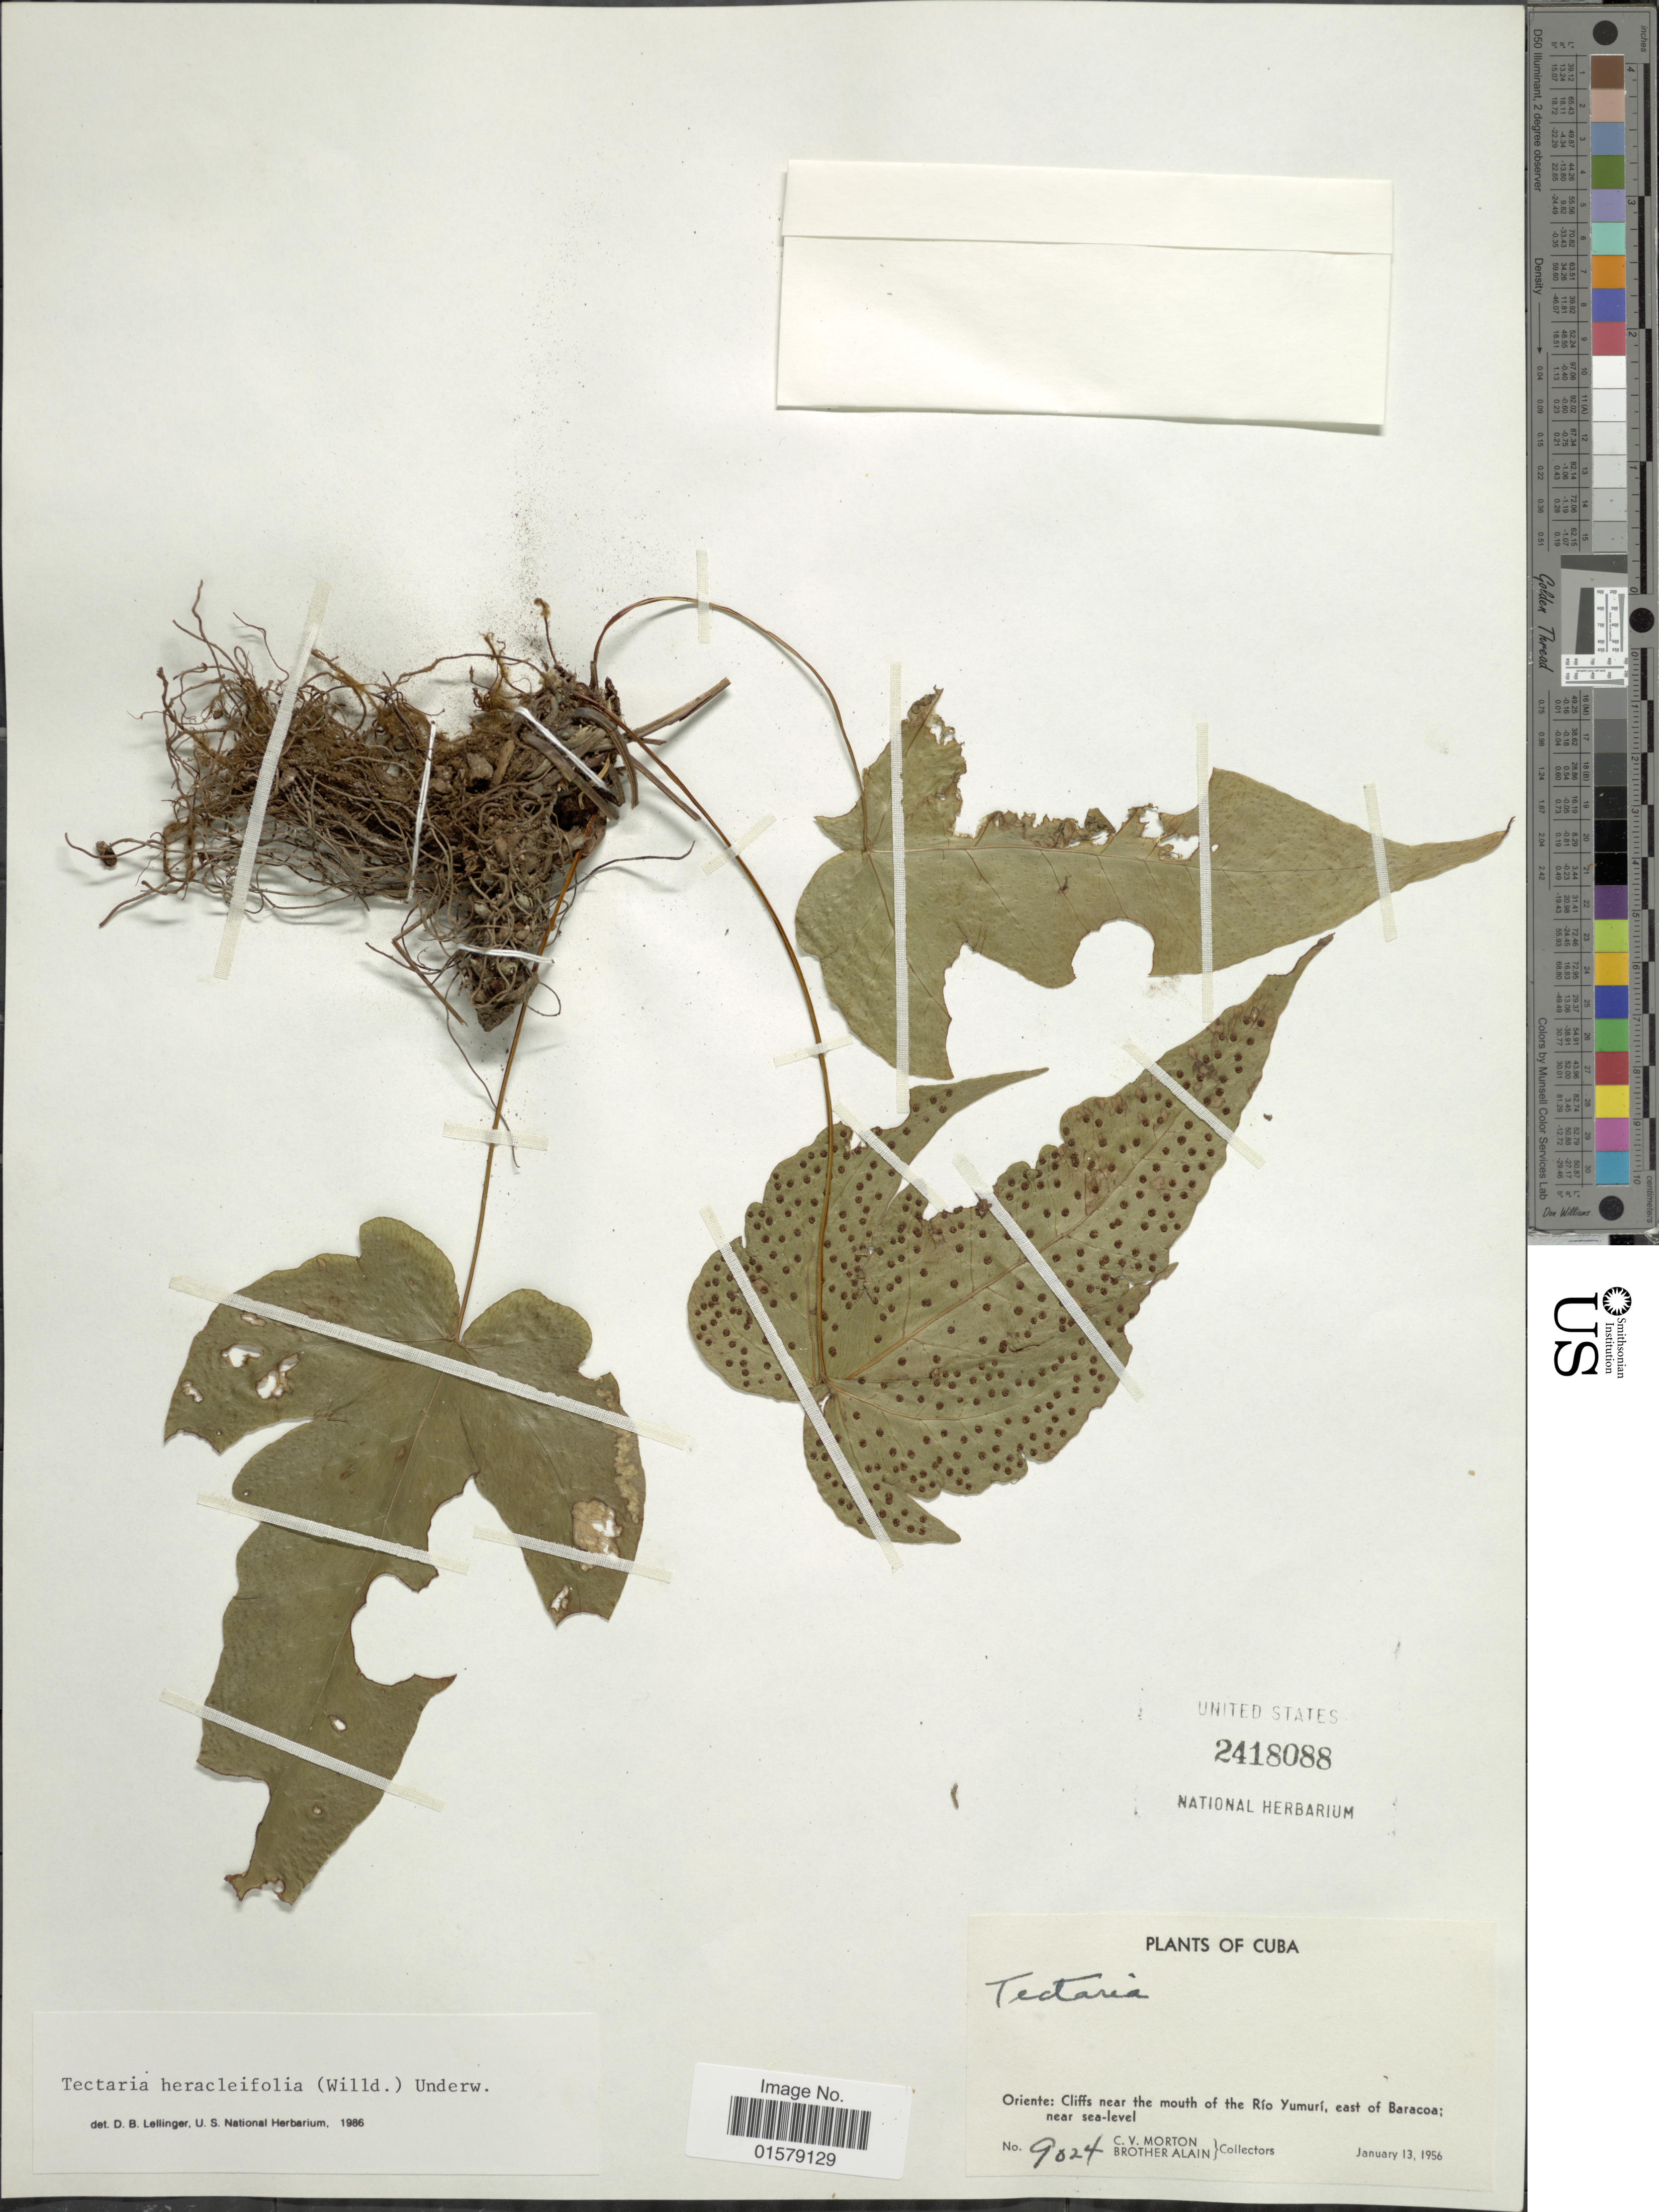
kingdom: Plantae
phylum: Tracheophyta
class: Polypodiopsida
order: Polypodiales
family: Tectariaceae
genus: Tectaria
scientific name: Tectaria heracleifolia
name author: (Willd.) Underw.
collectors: C. V. Morton & Bro. Alain - DO NOT USE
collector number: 9024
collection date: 1956-01-13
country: Cuba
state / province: Oriente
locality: Cliffs near the mouth of the Rio Yumuri, east of Baracoa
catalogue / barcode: US 2418088